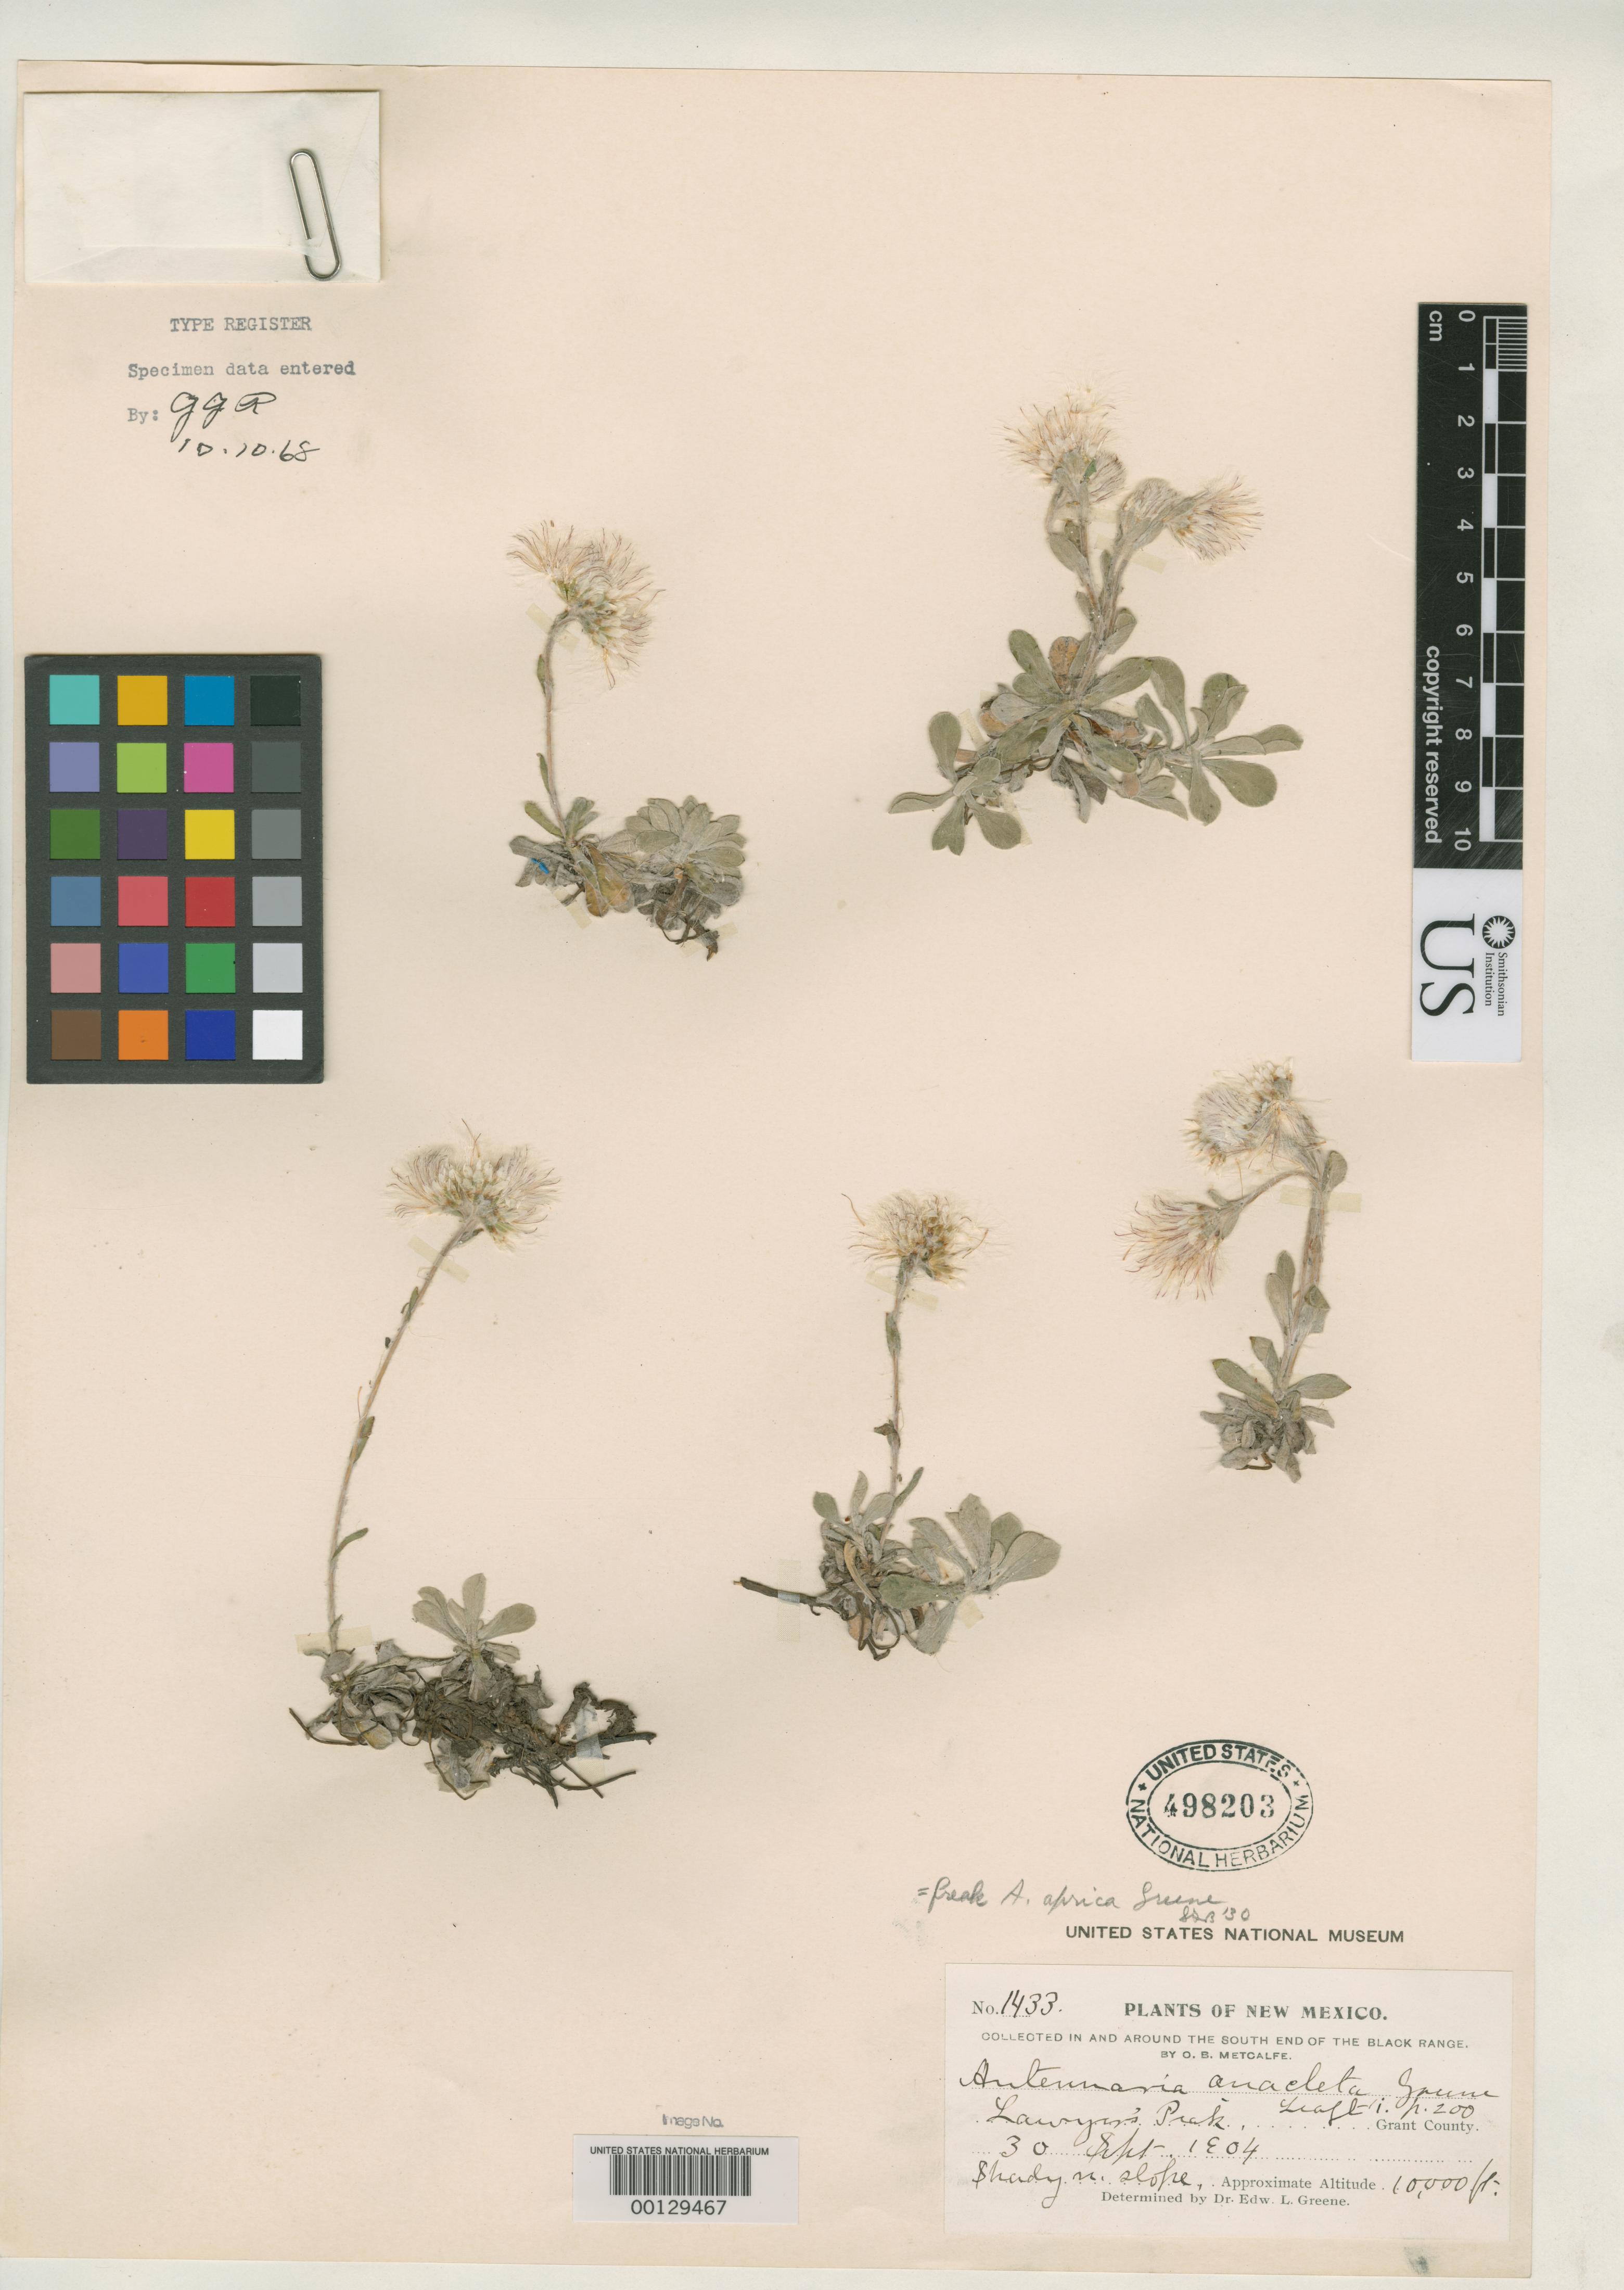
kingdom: Plantae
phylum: Tracheophyta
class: Magnoliopsida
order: Asterales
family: Asteraceae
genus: Antennaria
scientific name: Antennaria latisquamea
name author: Greene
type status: Isotype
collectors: O. B. Metcalfe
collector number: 1433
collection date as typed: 30 Sep 1904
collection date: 1904-09-30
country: United States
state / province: New Mexico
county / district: Grant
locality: Lawyers Peak.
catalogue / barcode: US 498203